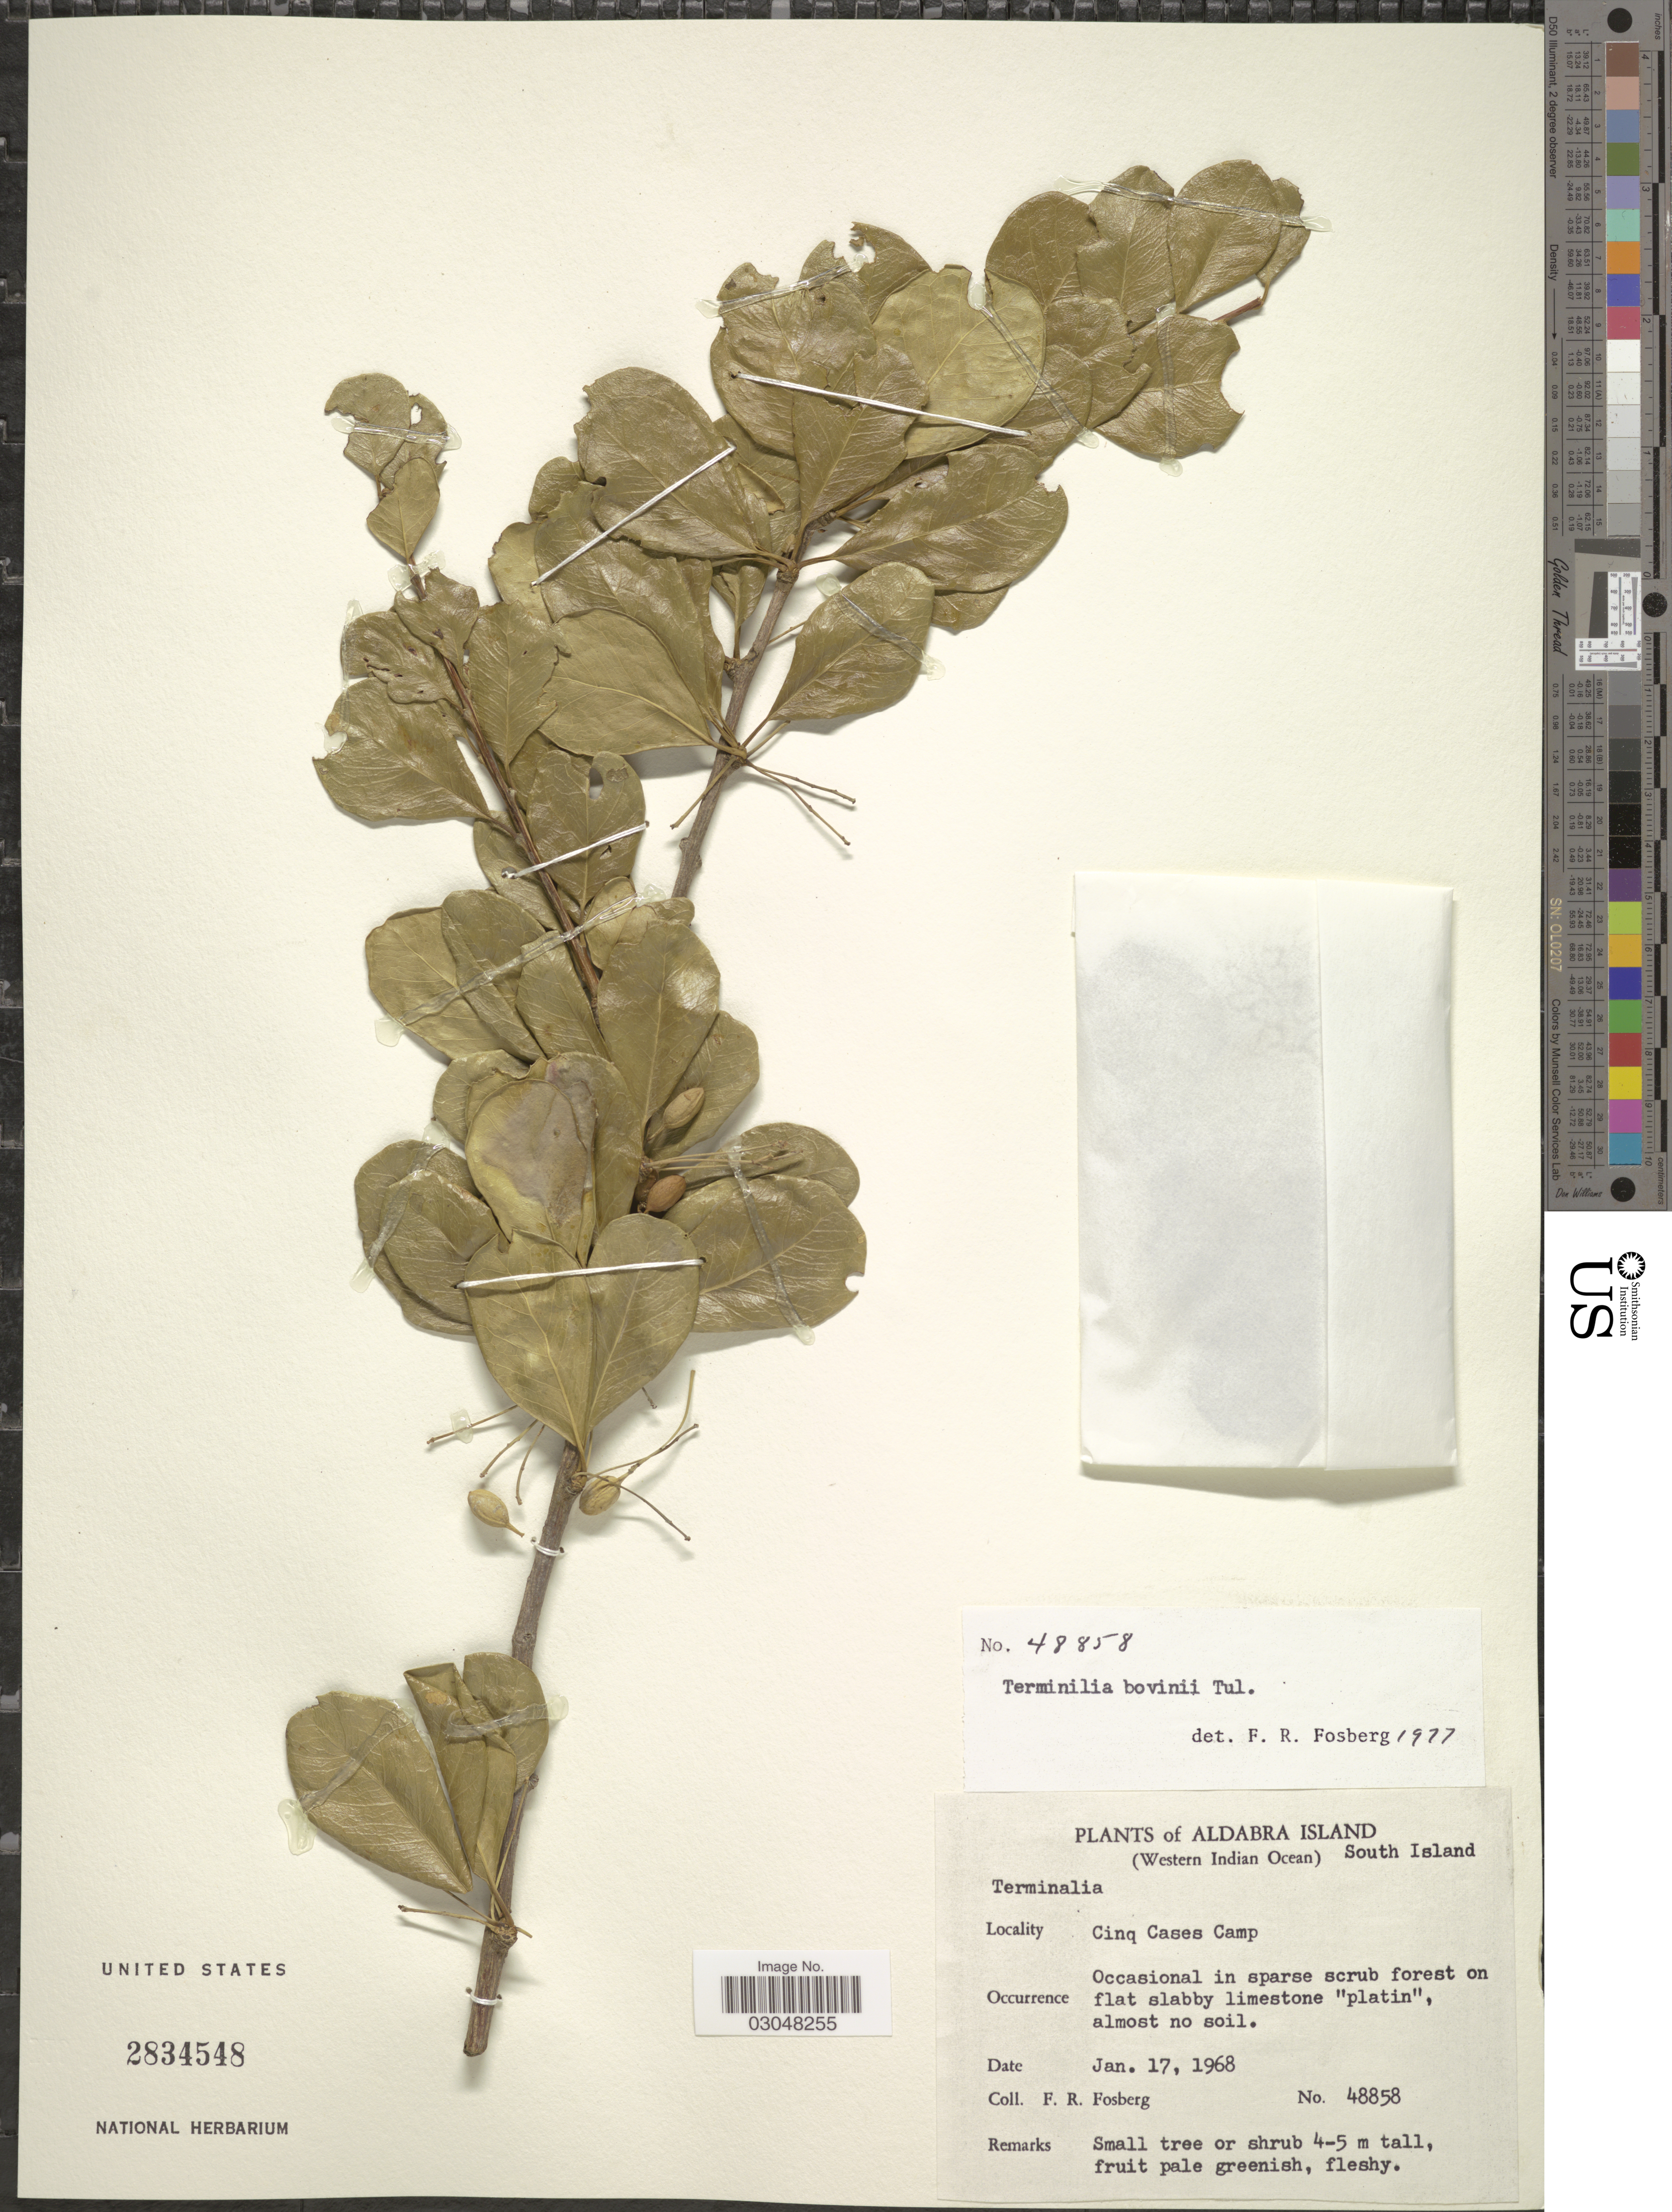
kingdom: Plantae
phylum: Tracheophyta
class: Magnoliopsida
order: Myrtales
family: Combretaceae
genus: Terminalia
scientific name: Terminalia boivinii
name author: Tul.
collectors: F. R. Fosberg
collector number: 48858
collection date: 1968-01-17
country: Seychelles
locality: Aldabra Island (Western Indian Ocean) South Island. Cinq Cases Camp.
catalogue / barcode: US 2834548